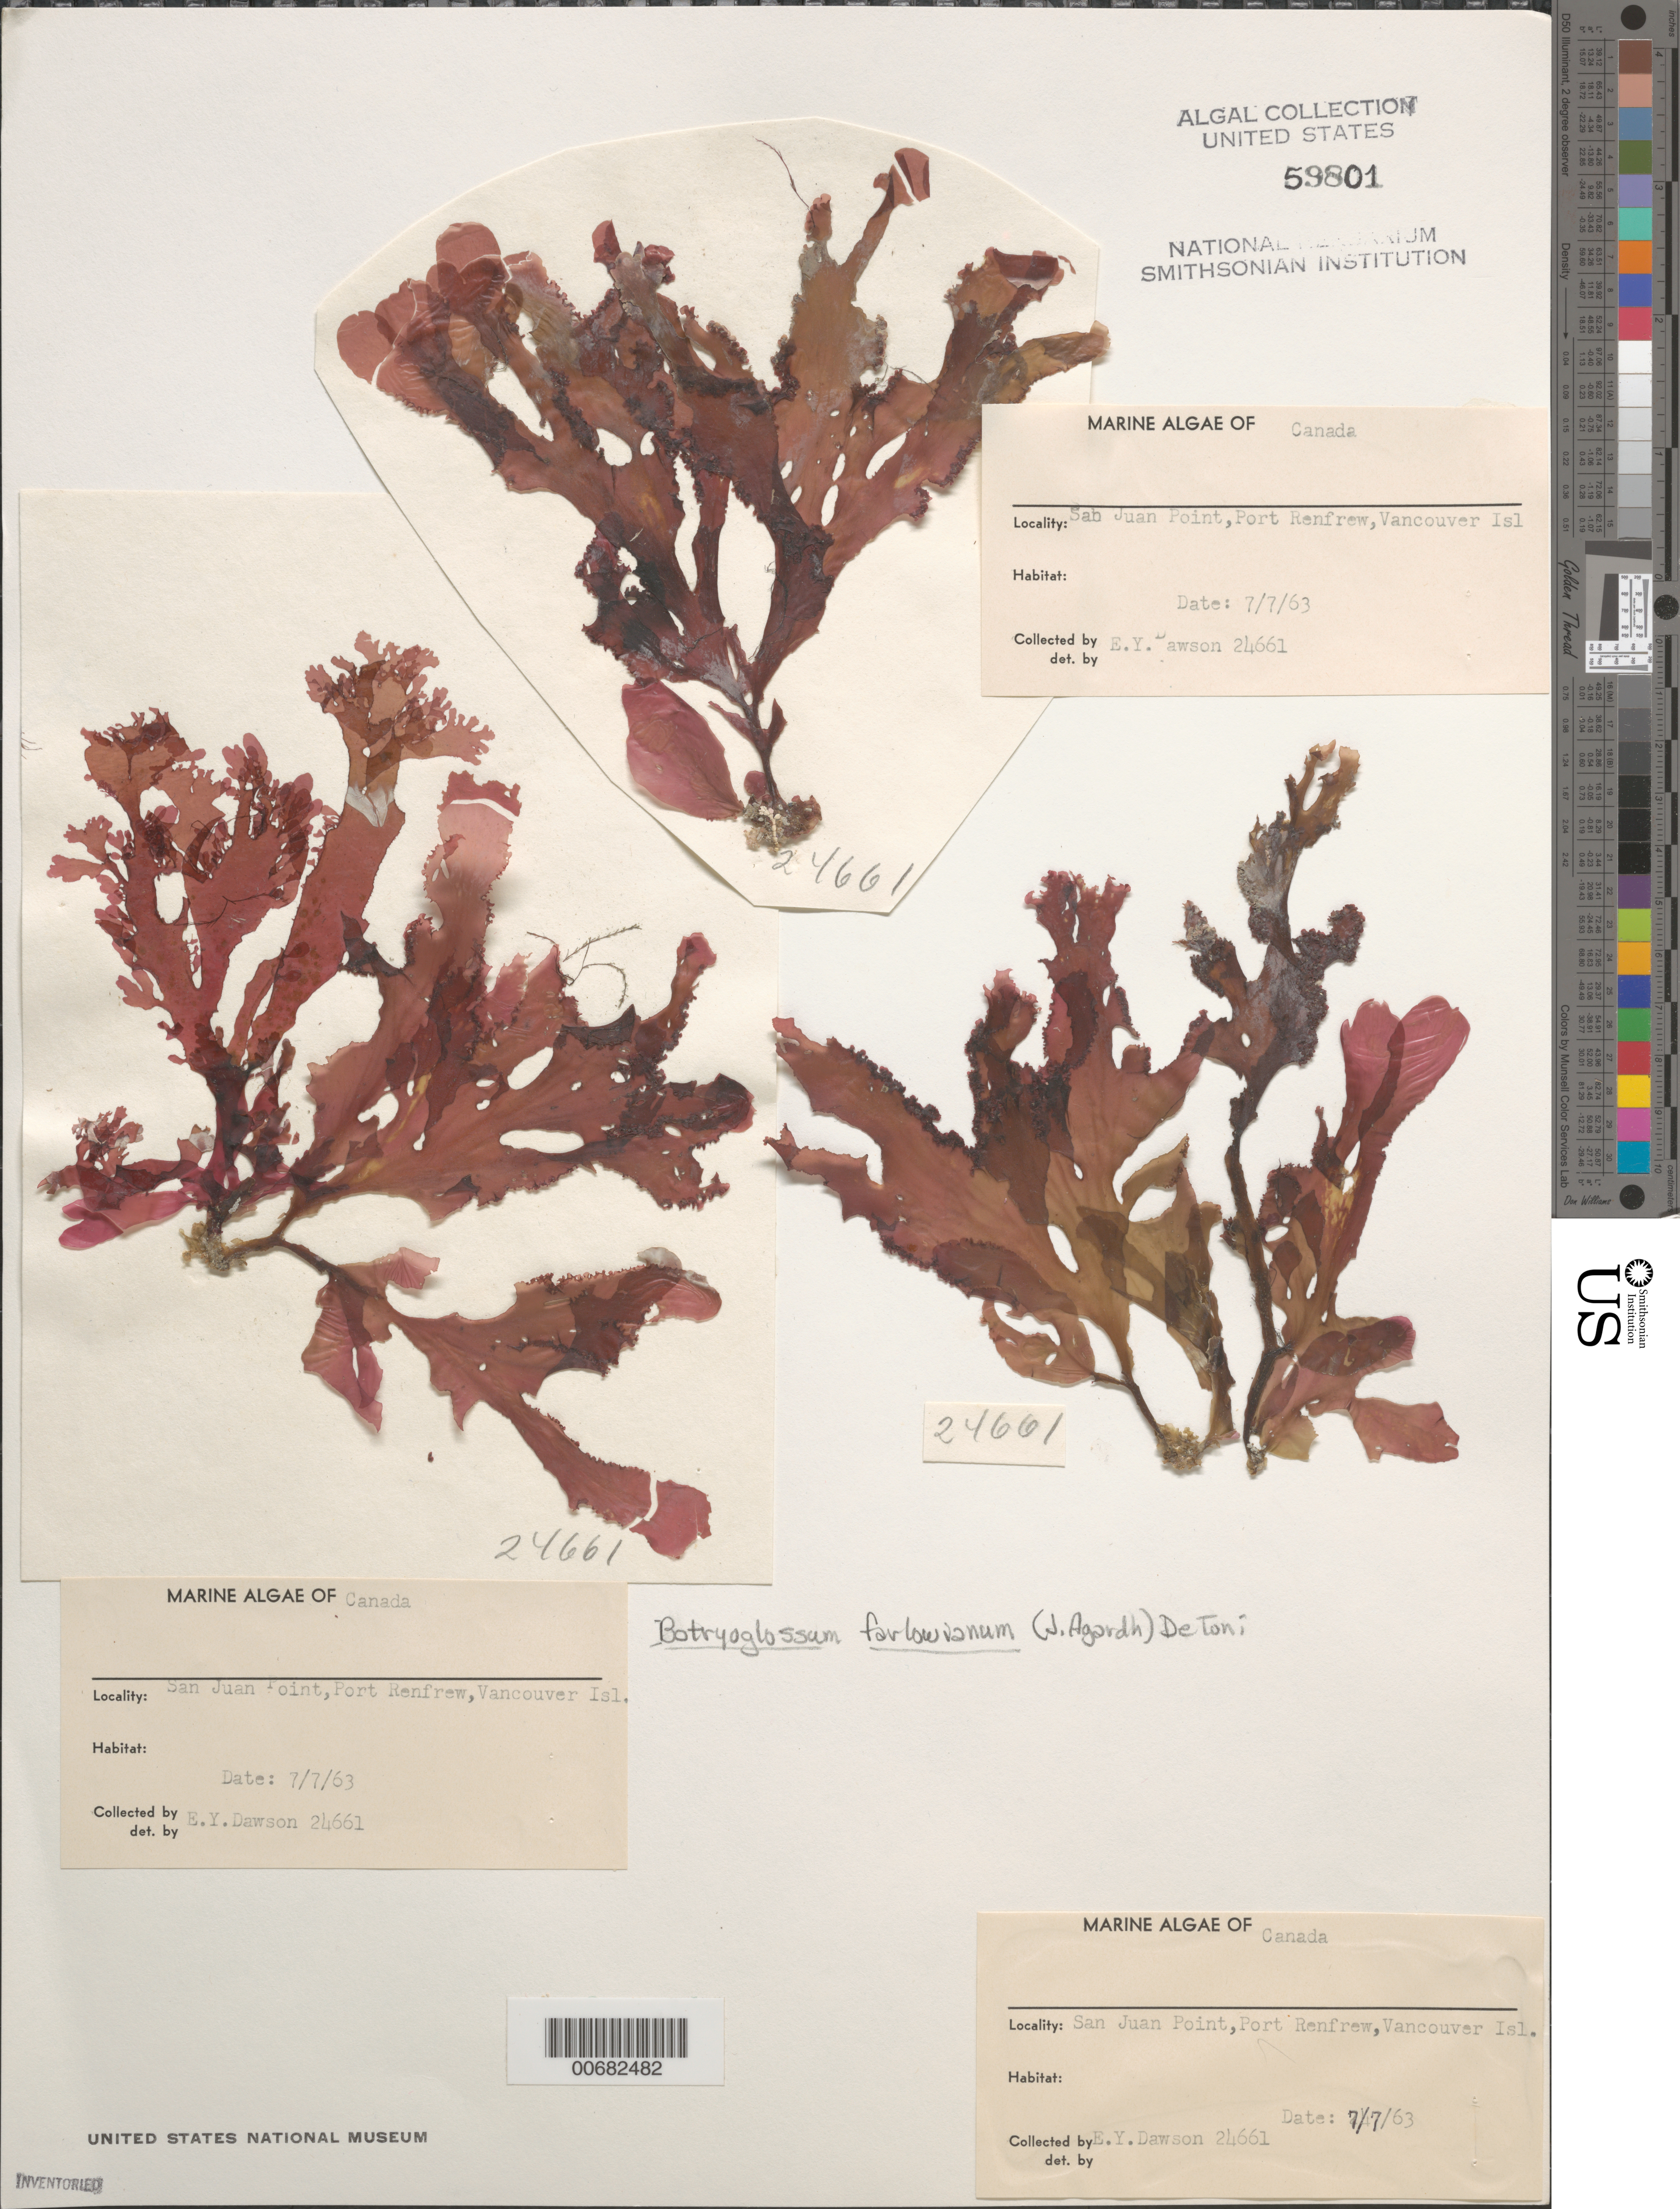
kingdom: Plantae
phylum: Rhodophyta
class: Florideophyceae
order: Ceramiales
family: Delesseriaceae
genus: Botryoglossum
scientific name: Botryoglossum farlowianum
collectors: E. Y. Dawson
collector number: EYD 24661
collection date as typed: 07 Jul 1963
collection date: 1963-07-07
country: Canada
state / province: British Columbia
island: Vancouver Island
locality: San Juan Point, Port Renfrew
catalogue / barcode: US 59801